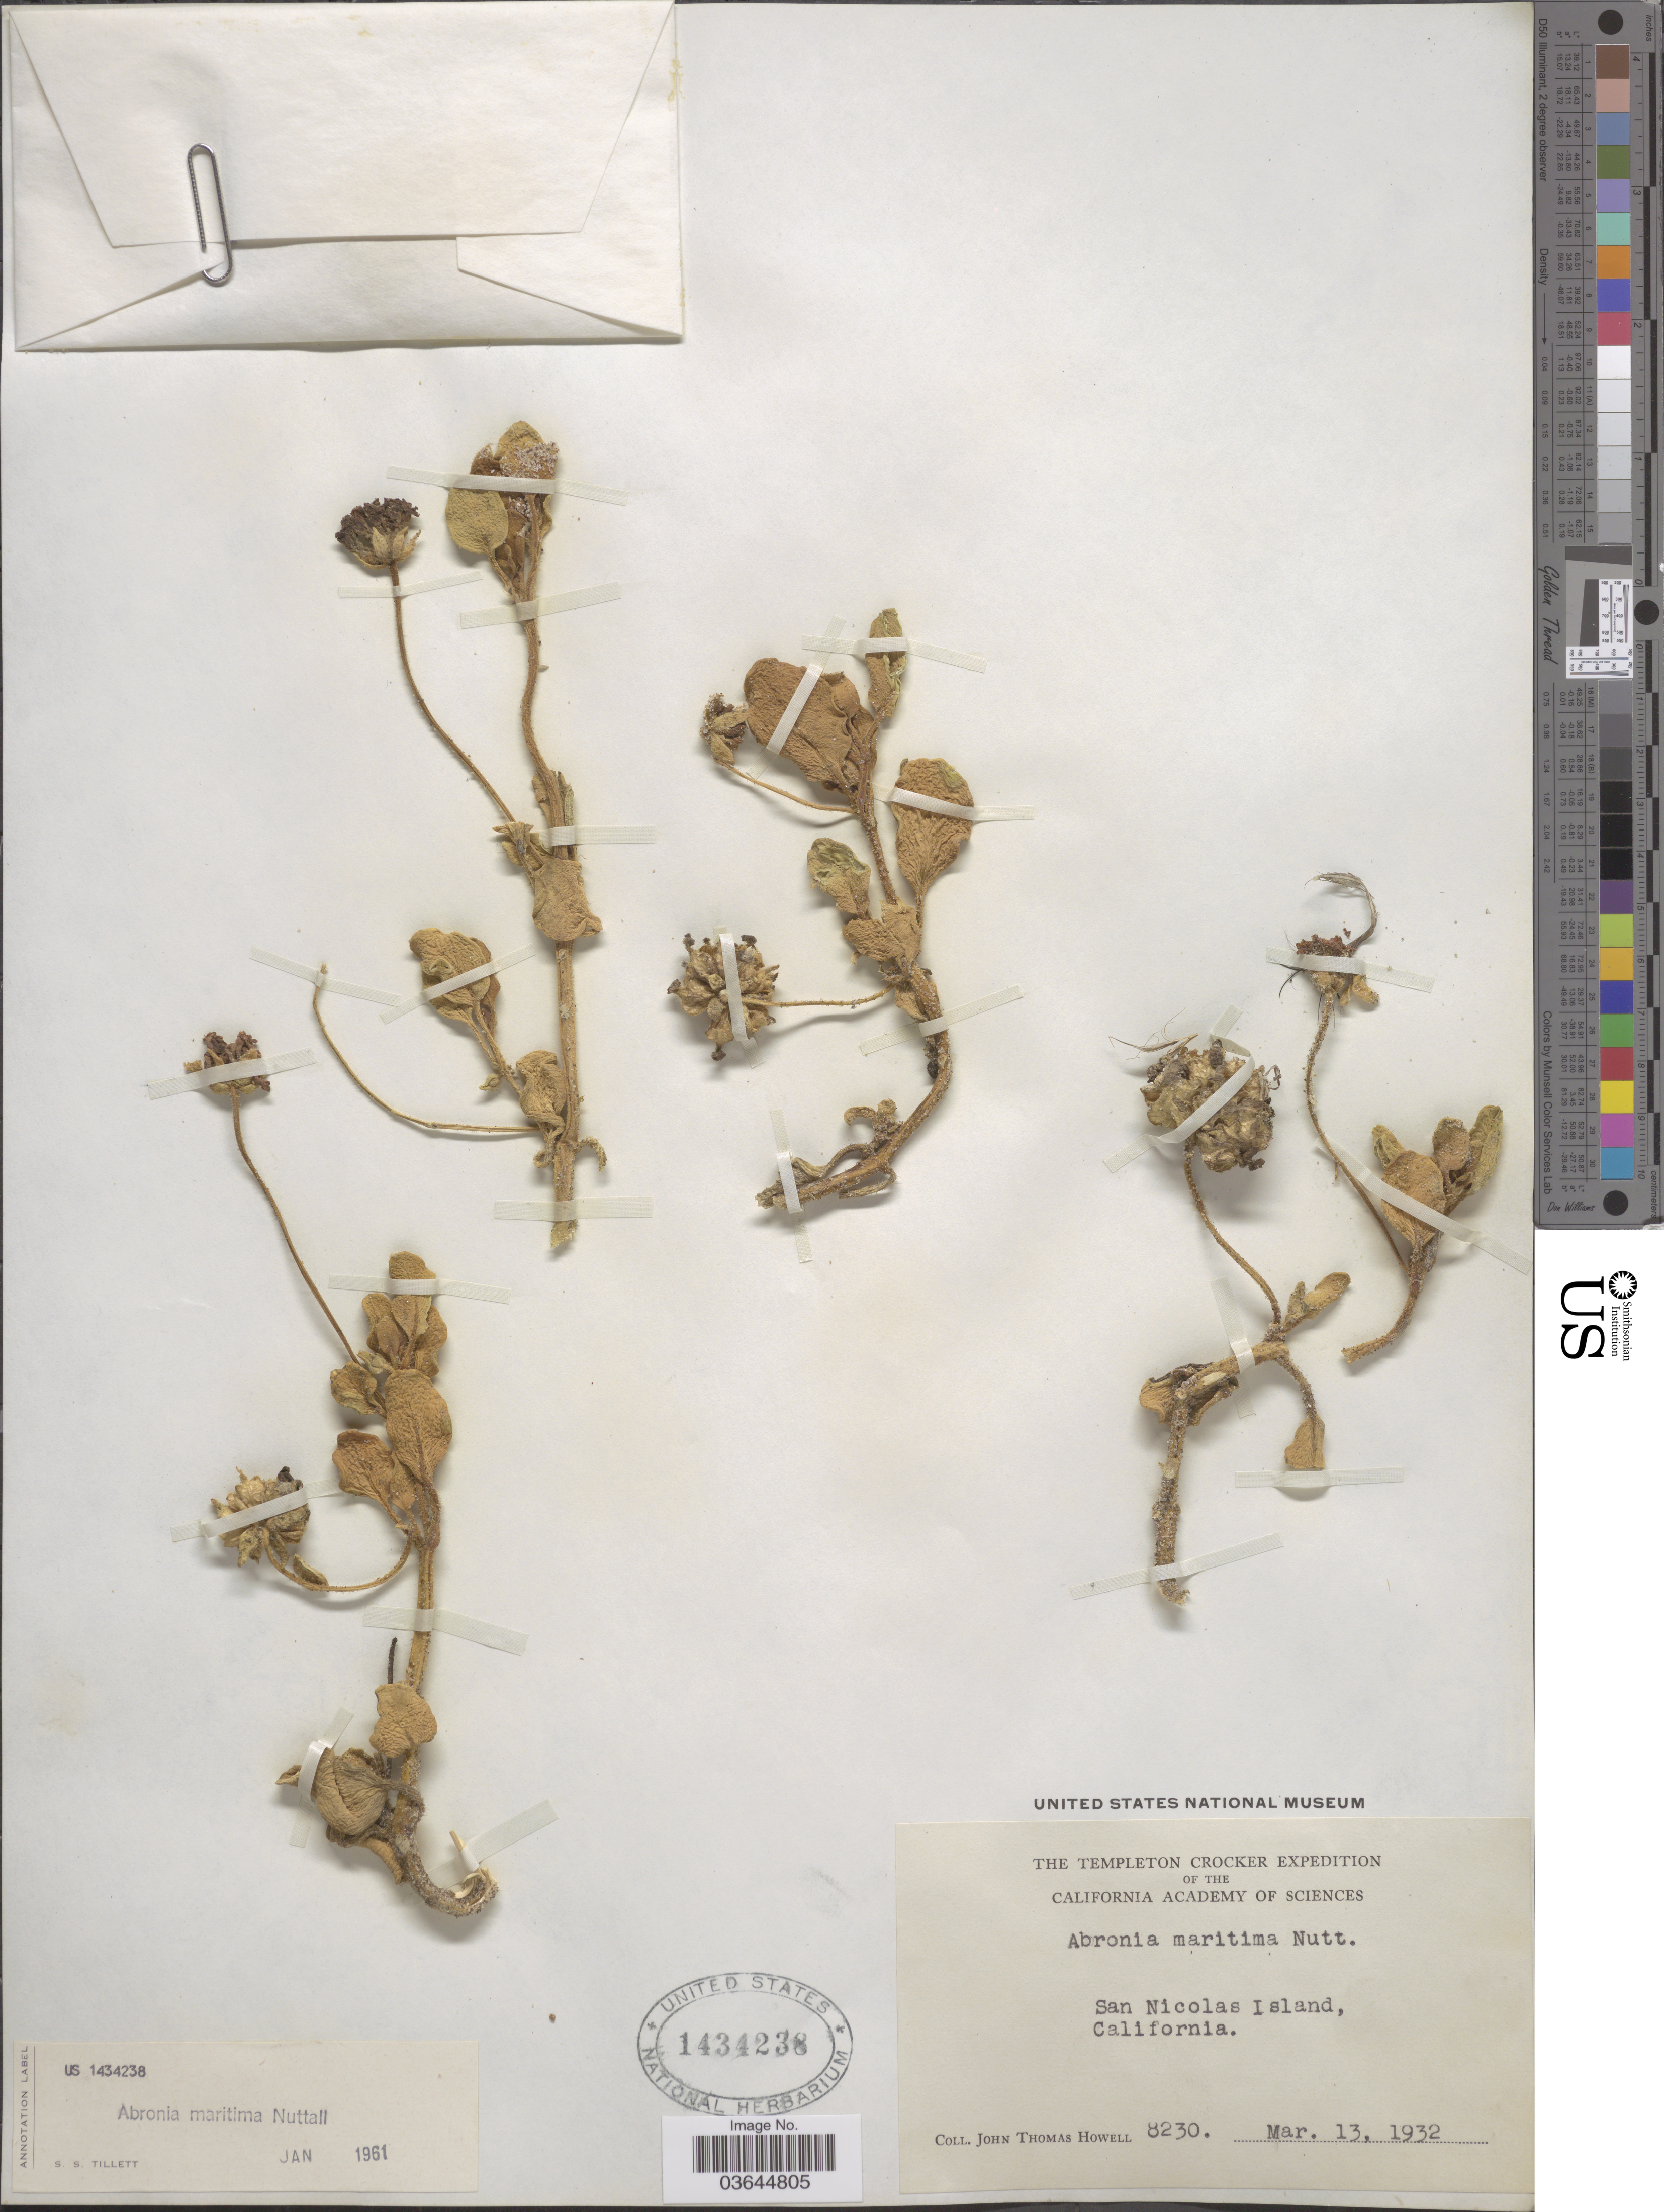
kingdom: Plantae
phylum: Tracheophyta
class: Magnoliopsida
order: Caryophyllales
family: Nyctaginaceae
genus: Abronia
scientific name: Abronia maritima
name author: Nutt. ex S. Watson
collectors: J. T. Howell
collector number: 8230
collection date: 1932-03-13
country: United States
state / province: California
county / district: Ventura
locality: San Nicolas Island.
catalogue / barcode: US 1434238